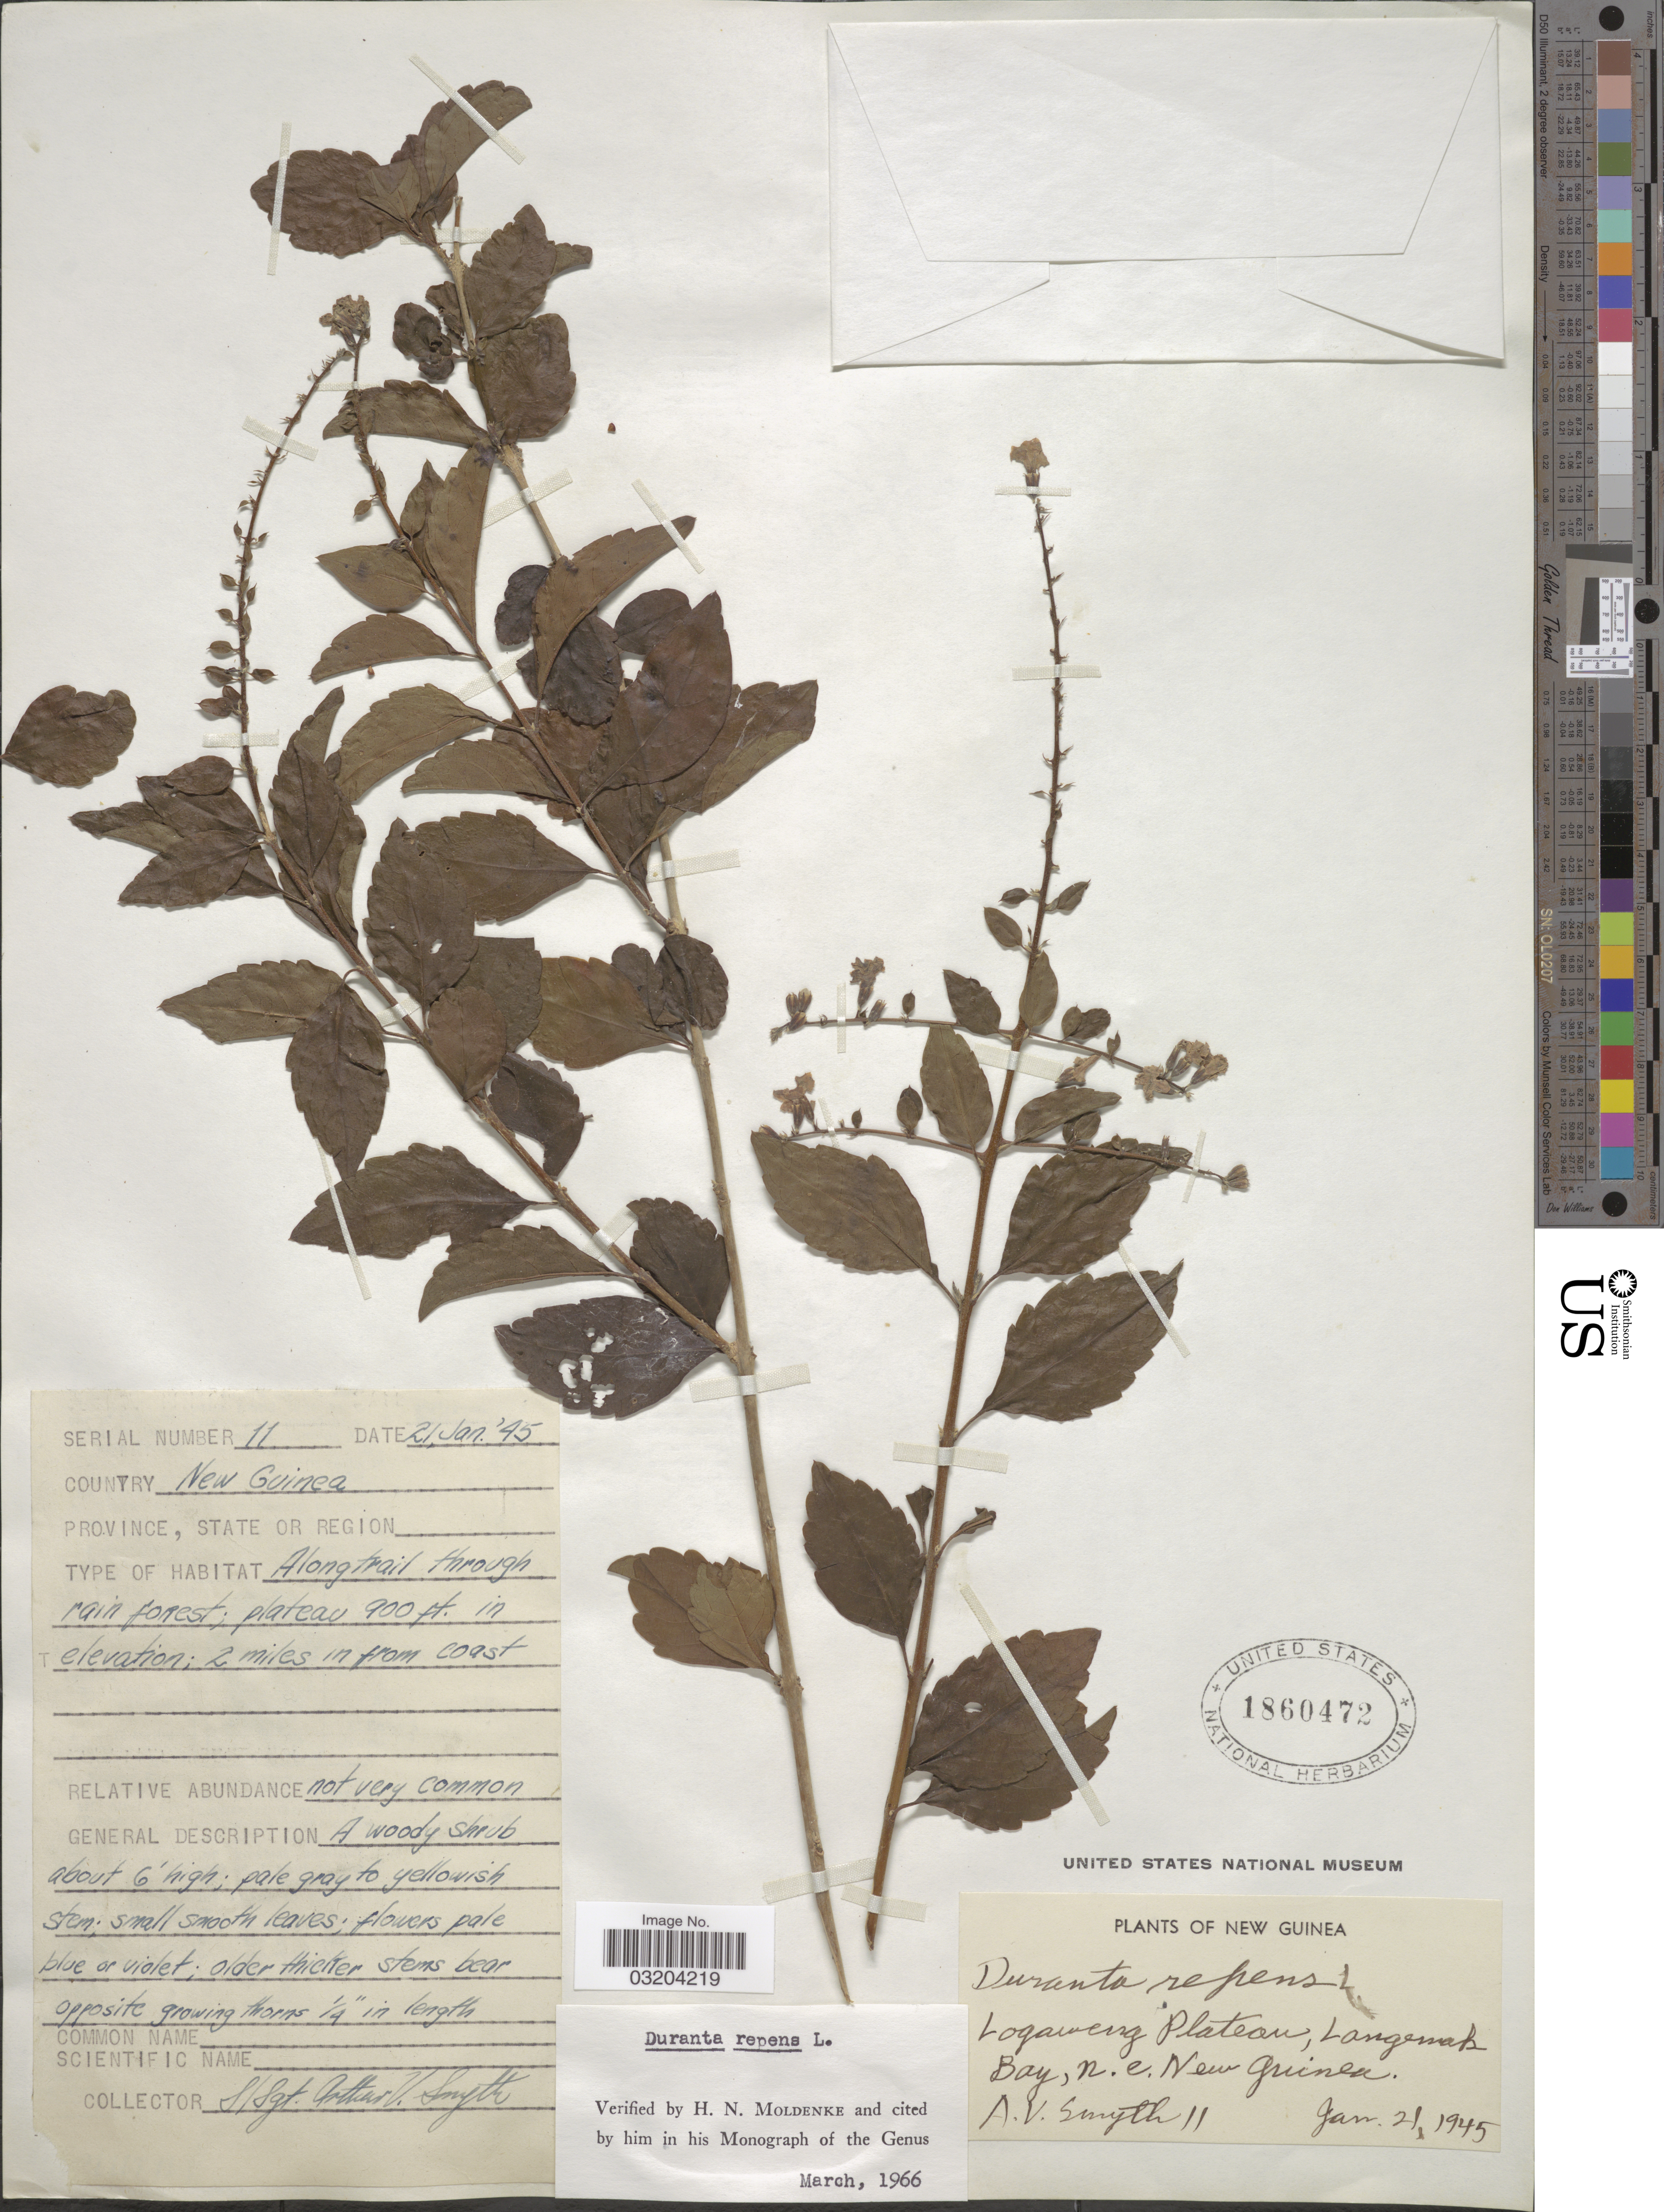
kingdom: Plantae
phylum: Tracheophyta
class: Magnoliopsida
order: Lamiales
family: Verbenaceae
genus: Duranta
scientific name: Duranta erecta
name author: L.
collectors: A. V. Smyth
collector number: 11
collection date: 1945-01-21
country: Papua New Guinea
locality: Logaweng Plateau, Langemak Bay, n. e. New Guinea. Along trail through rain forest; 2 miles in from coast.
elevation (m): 274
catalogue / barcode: US 1860472